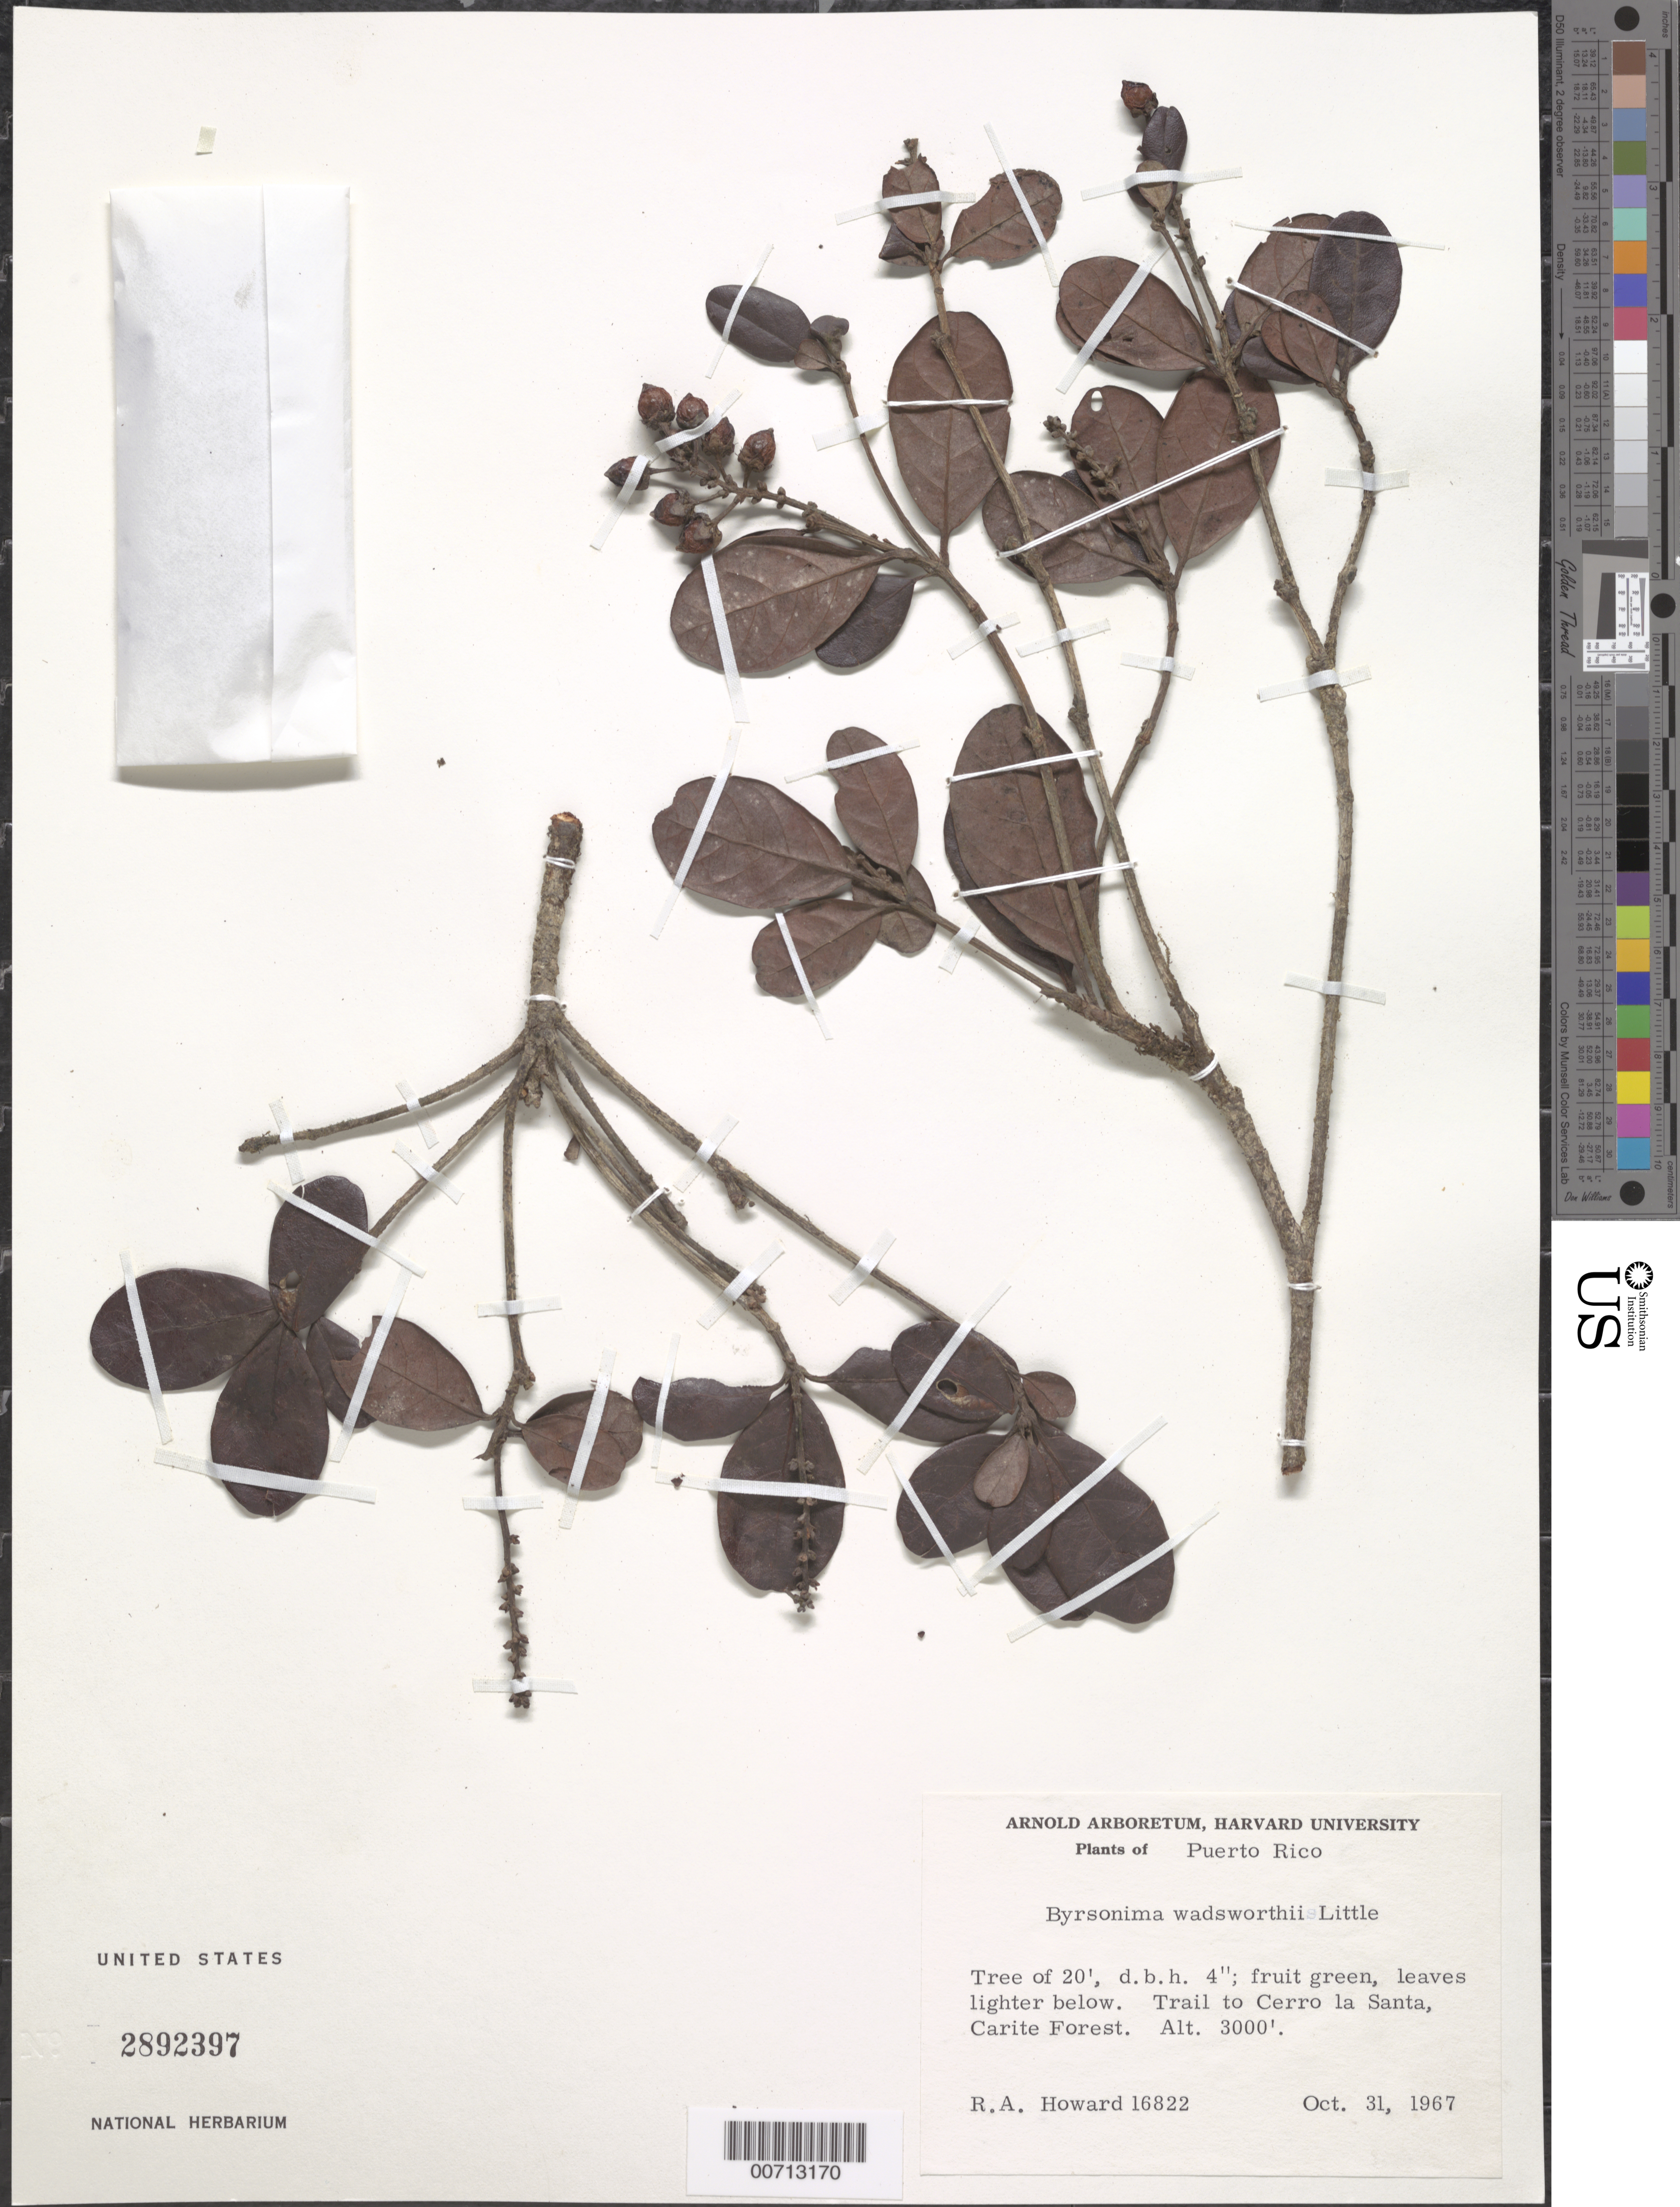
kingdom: Plantae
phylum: Tracheophyta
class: Magnoliopsida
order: Malpighiales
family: Malpighiaceae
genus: Byrsonima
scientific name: Byrsonima wadsworthii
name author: Little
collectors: R. A. Howard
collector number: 16822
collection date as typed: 31 Oct 1967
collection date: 1967-10-31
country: Puerto Rico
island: Greater Antilles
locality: Cerro la Santa, trail to; Carite Forest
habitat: Carite forest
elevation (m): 914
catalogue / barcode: US 2892397